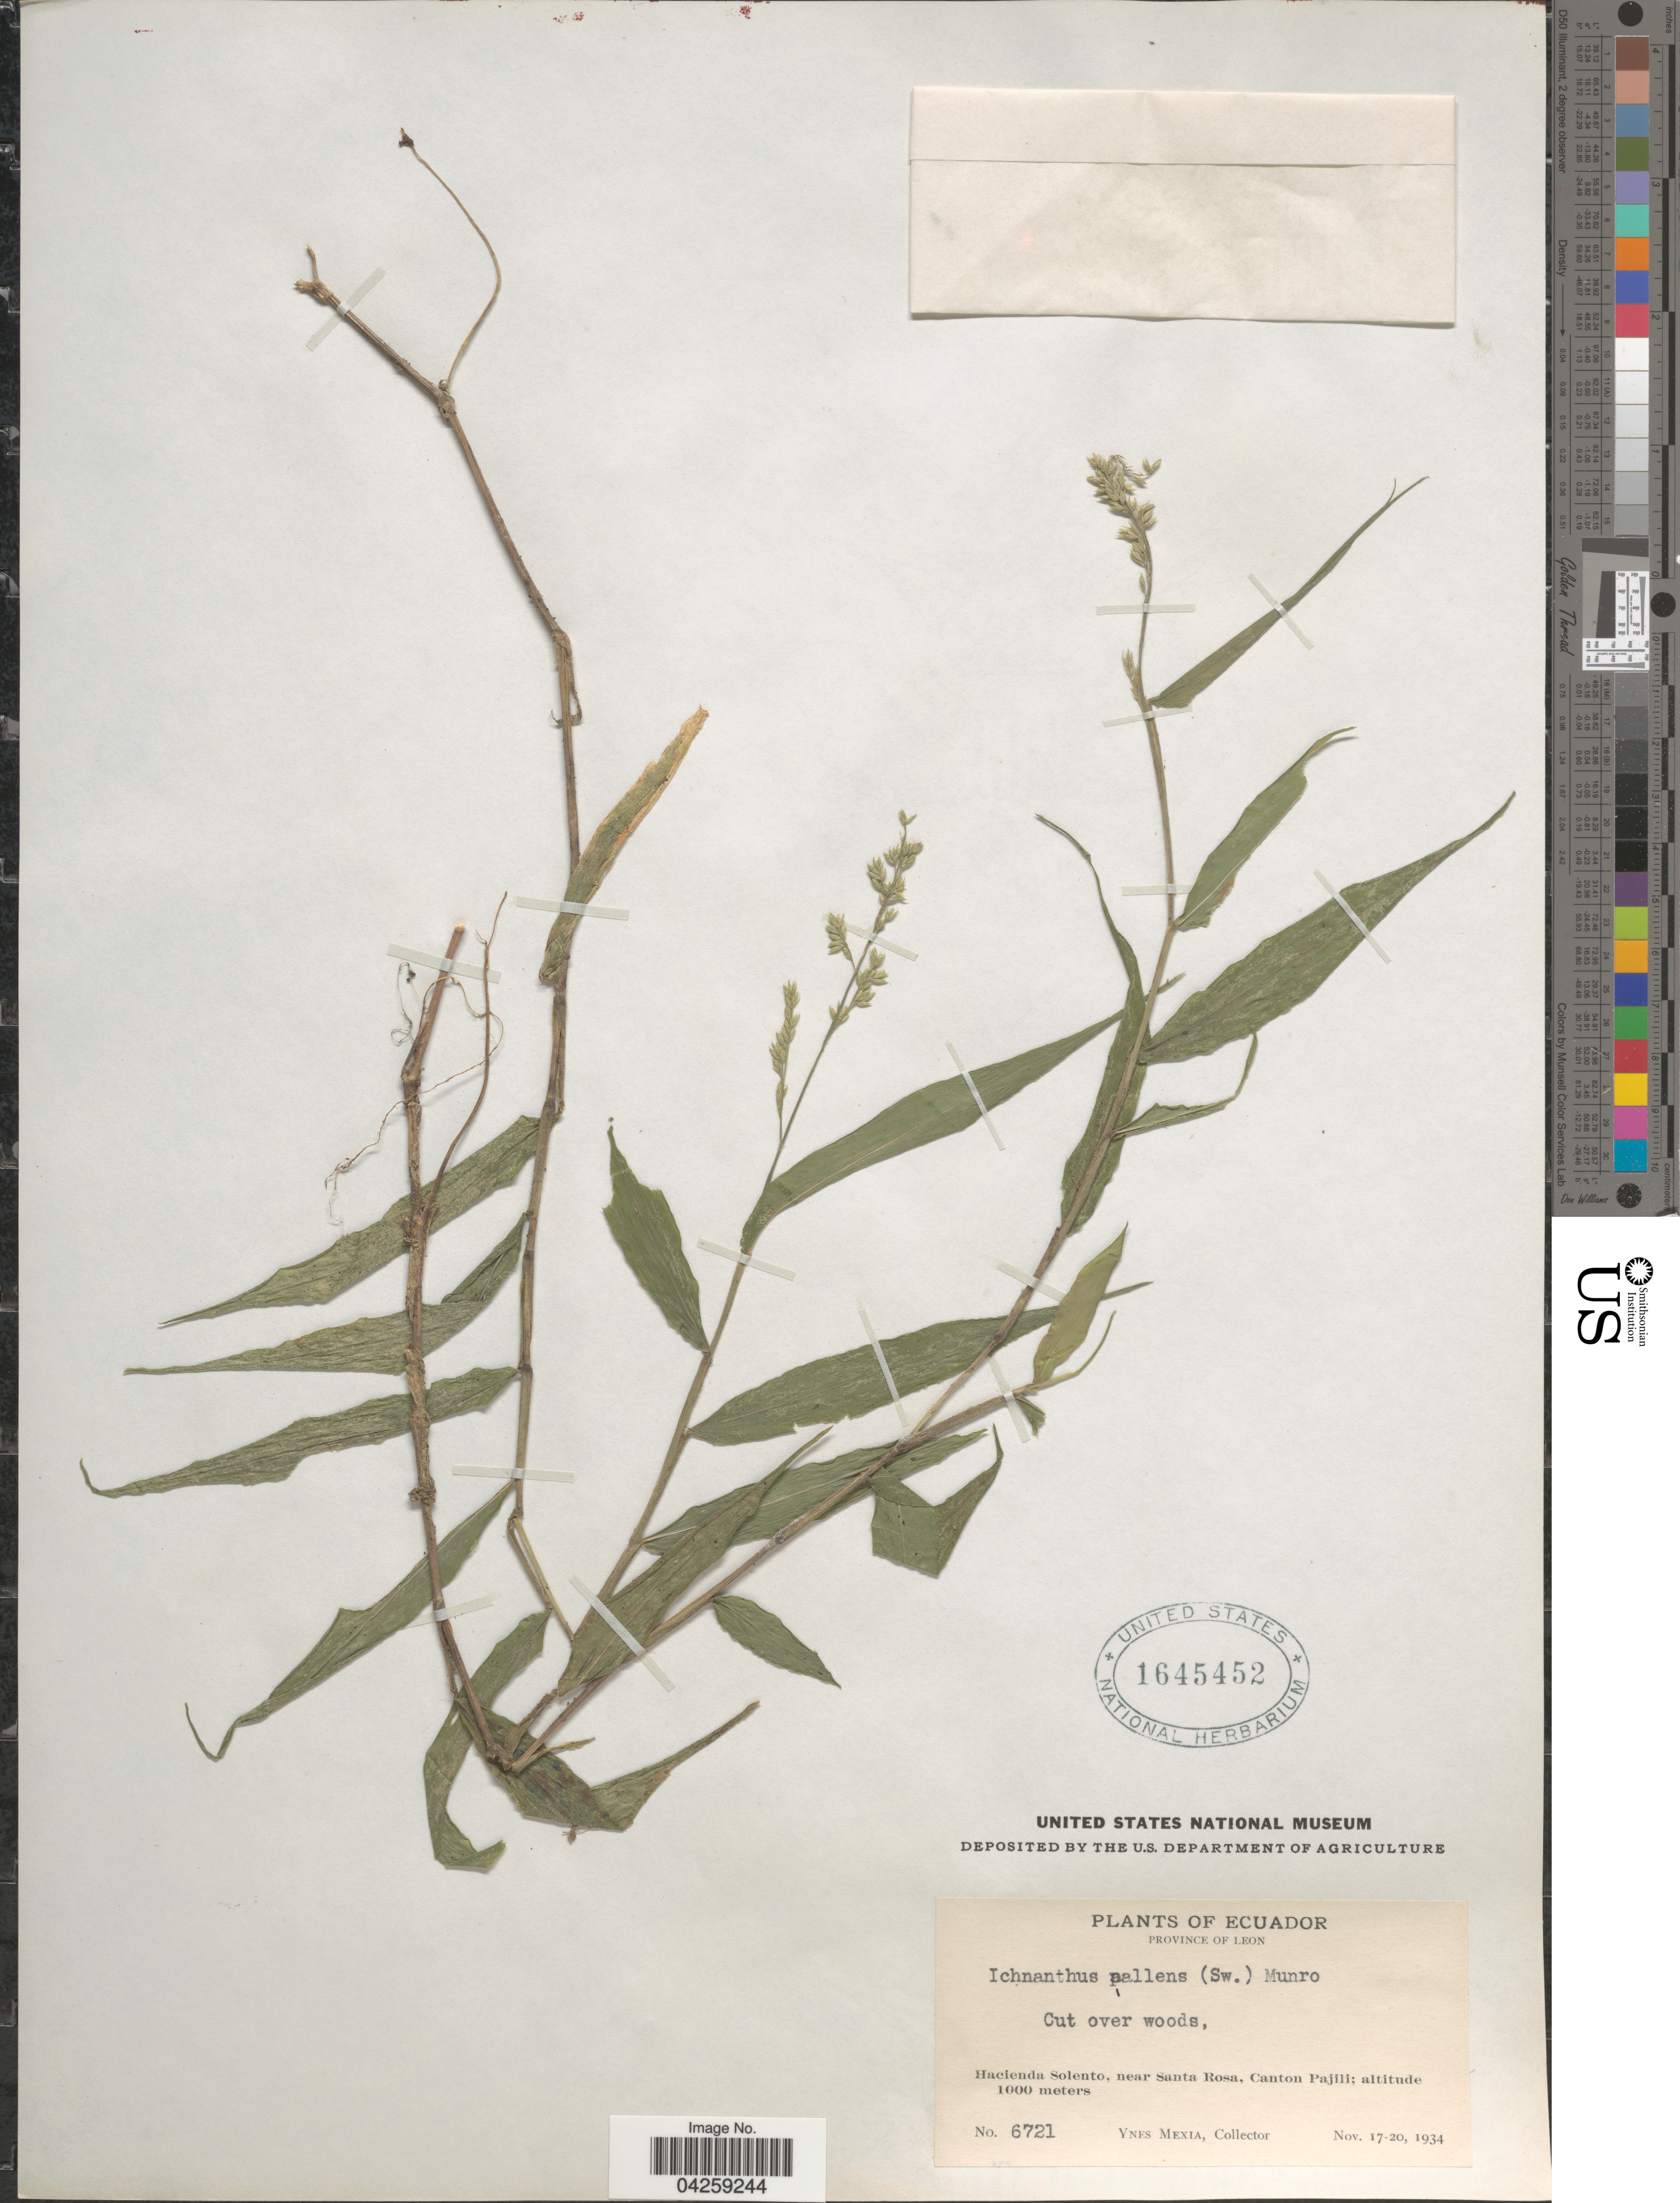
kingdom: Plantae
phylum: Tracheophyta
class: Liliopsida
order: Poales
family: Poaceae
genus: Ichnanthus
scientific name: Ichnanthus pallens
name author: (Sw.) Munro ex Benth.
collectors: Y. Mexia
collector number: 6721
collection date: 1934-11-17/1934-11-20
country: Ecuador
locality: Province of Leon. Hacienda Solento, near Santa Rosa, Canton Pajili.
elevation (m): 1000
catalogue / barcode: US 1645452